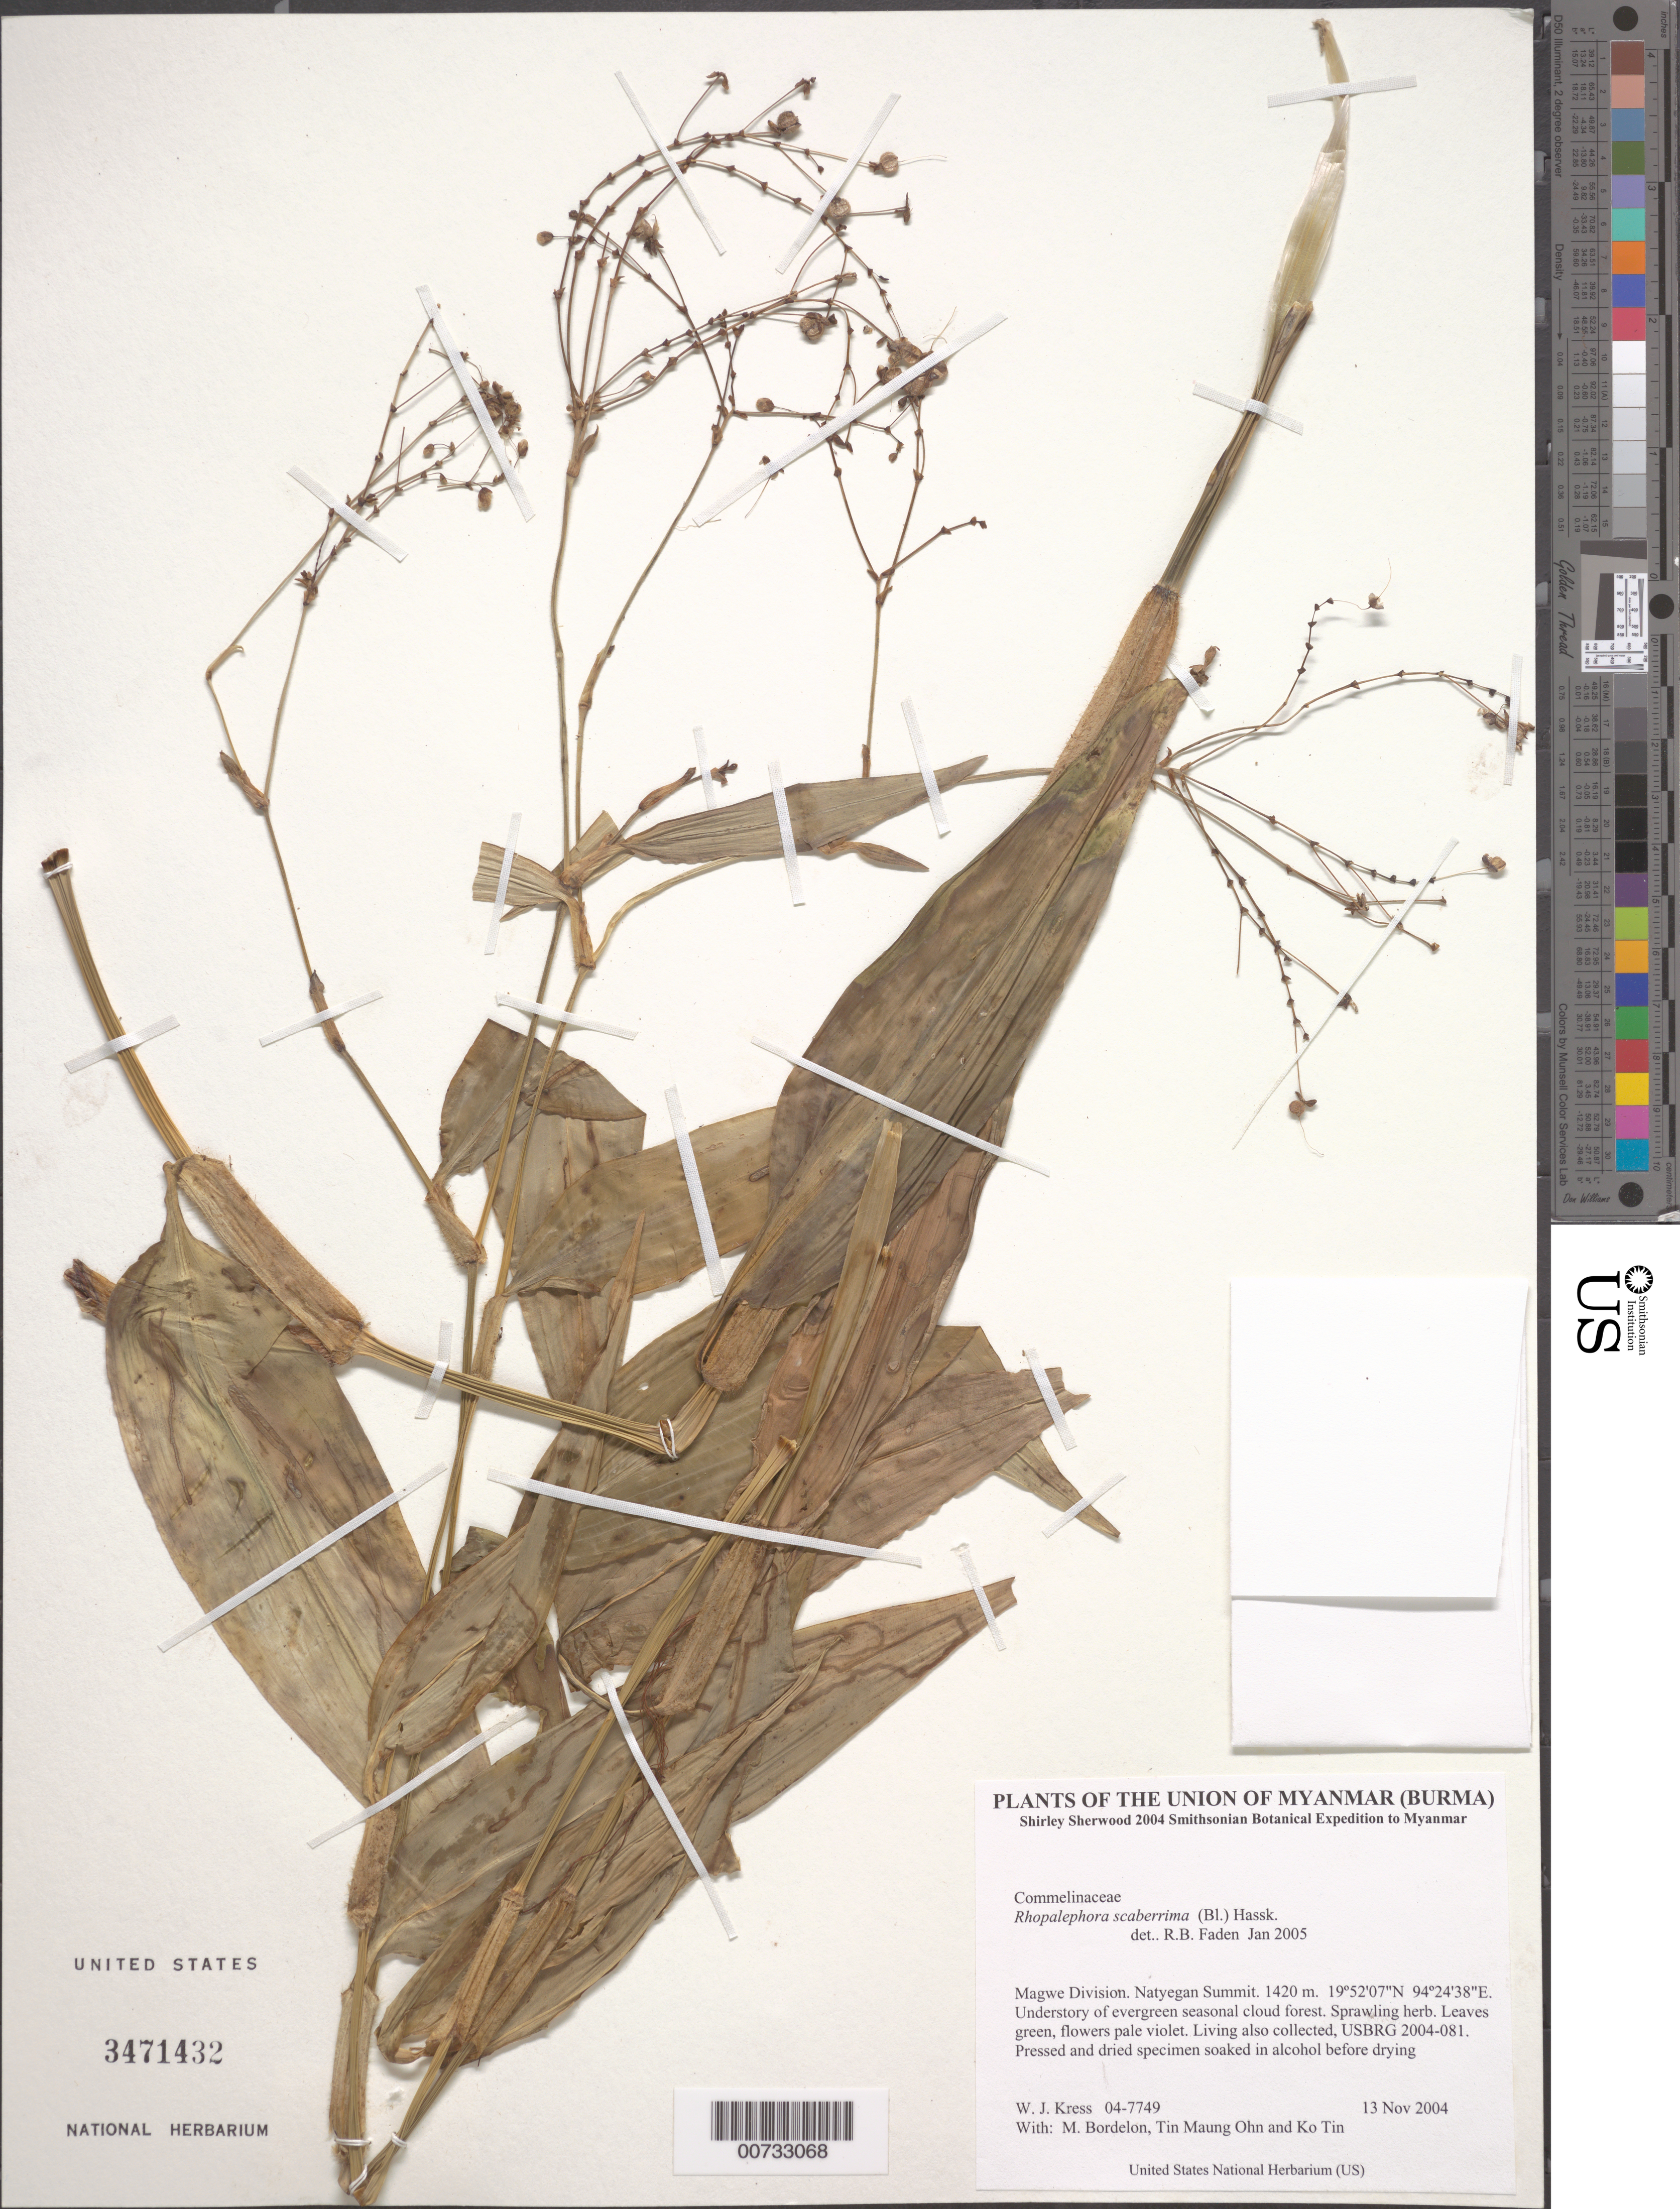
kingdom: Plantae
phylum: Tracheophyta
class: Liliopsida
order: Commelinales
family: Commelinaceae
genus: Rhopalephora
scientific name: Rhopalephora scaberrima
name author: (Blume) Faden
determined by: Faden, Robert B., (US), Smithsonian Institution - National Museum of Natural History (UNITED STATES)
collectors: W. J. Kress, M. Bordelon, Tin Maung Ohn & Ko Tin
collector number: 04-7749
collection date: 2004-11-13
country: Myanmar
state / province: Magway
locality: Natyegan Summit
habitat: Understory of evergreen seasonal cloud forest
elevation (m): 1420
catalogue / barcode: US 3471432